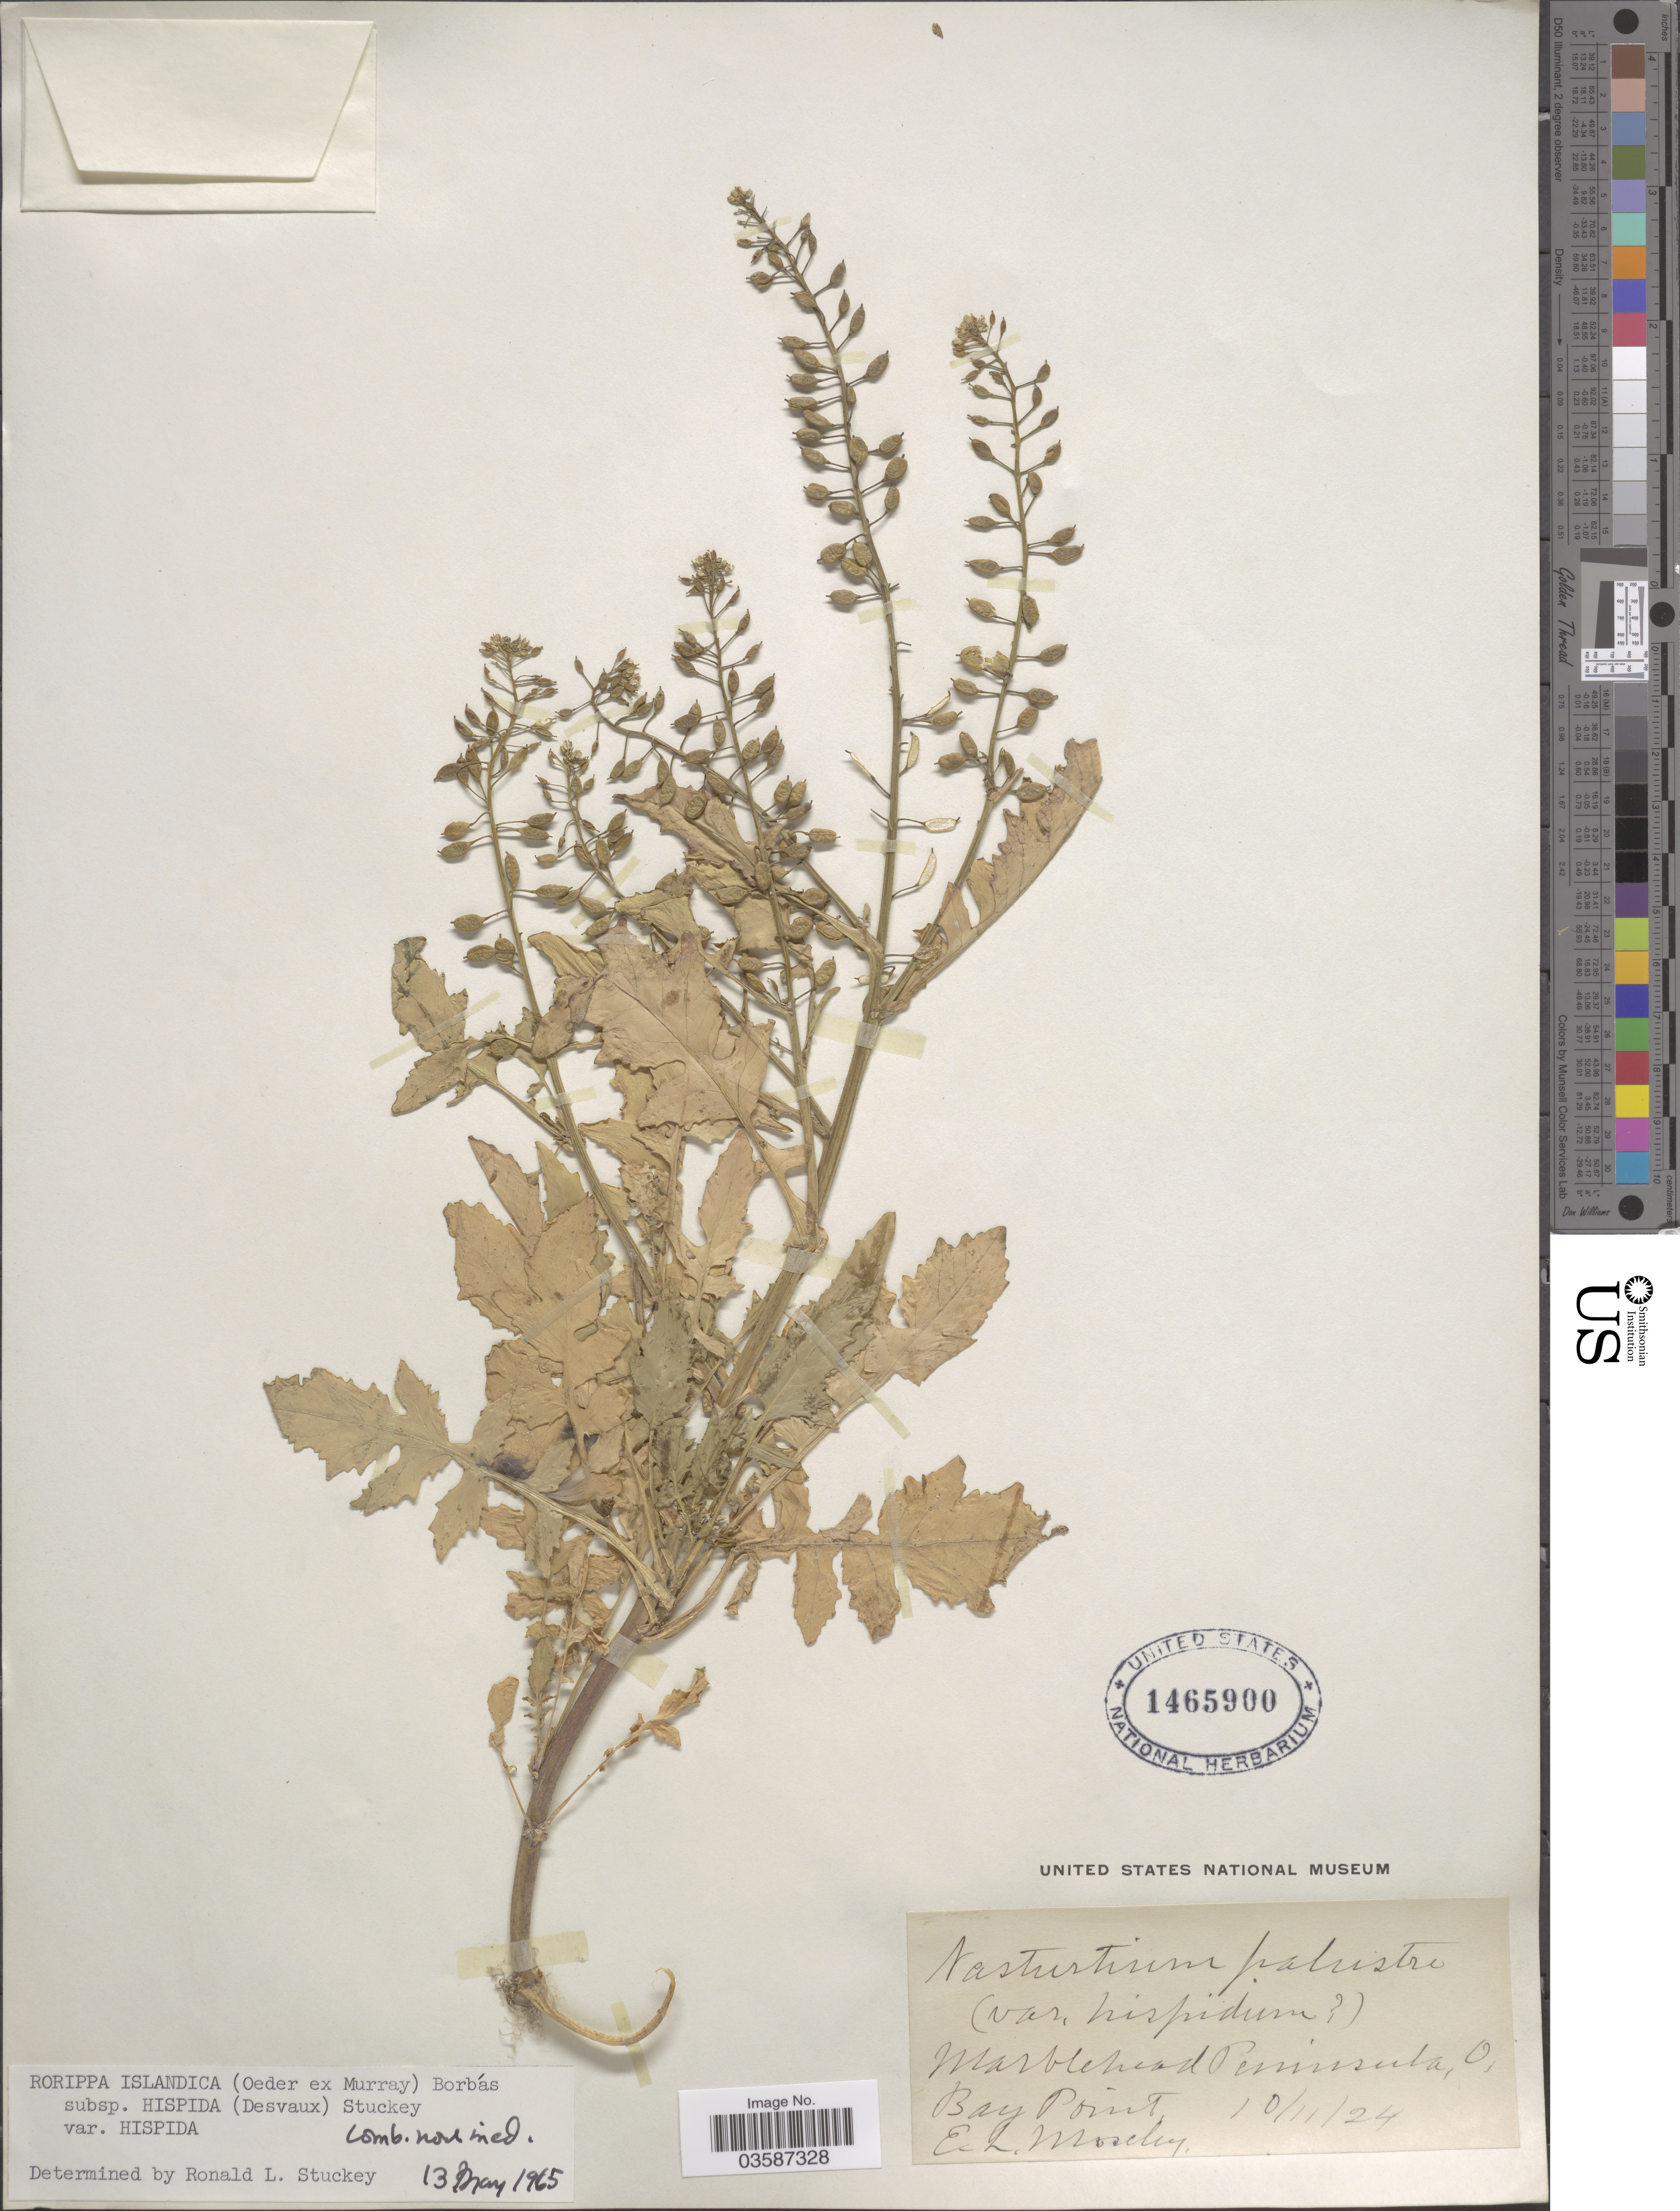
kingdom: Plantae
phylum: Tracheophyta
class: Magnoliopsida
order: Brassicales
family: Brassicaceae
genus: Rorippa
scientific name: Rorippa islandica var. hispida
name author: (Desv.) Butters & Abbe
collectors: E. Moseley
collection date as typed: Transcribed d/m/y: 11/10/24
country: United States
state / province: Ohio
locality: Marblehead Peninsula, Bay Point.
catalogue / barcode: US 1465900